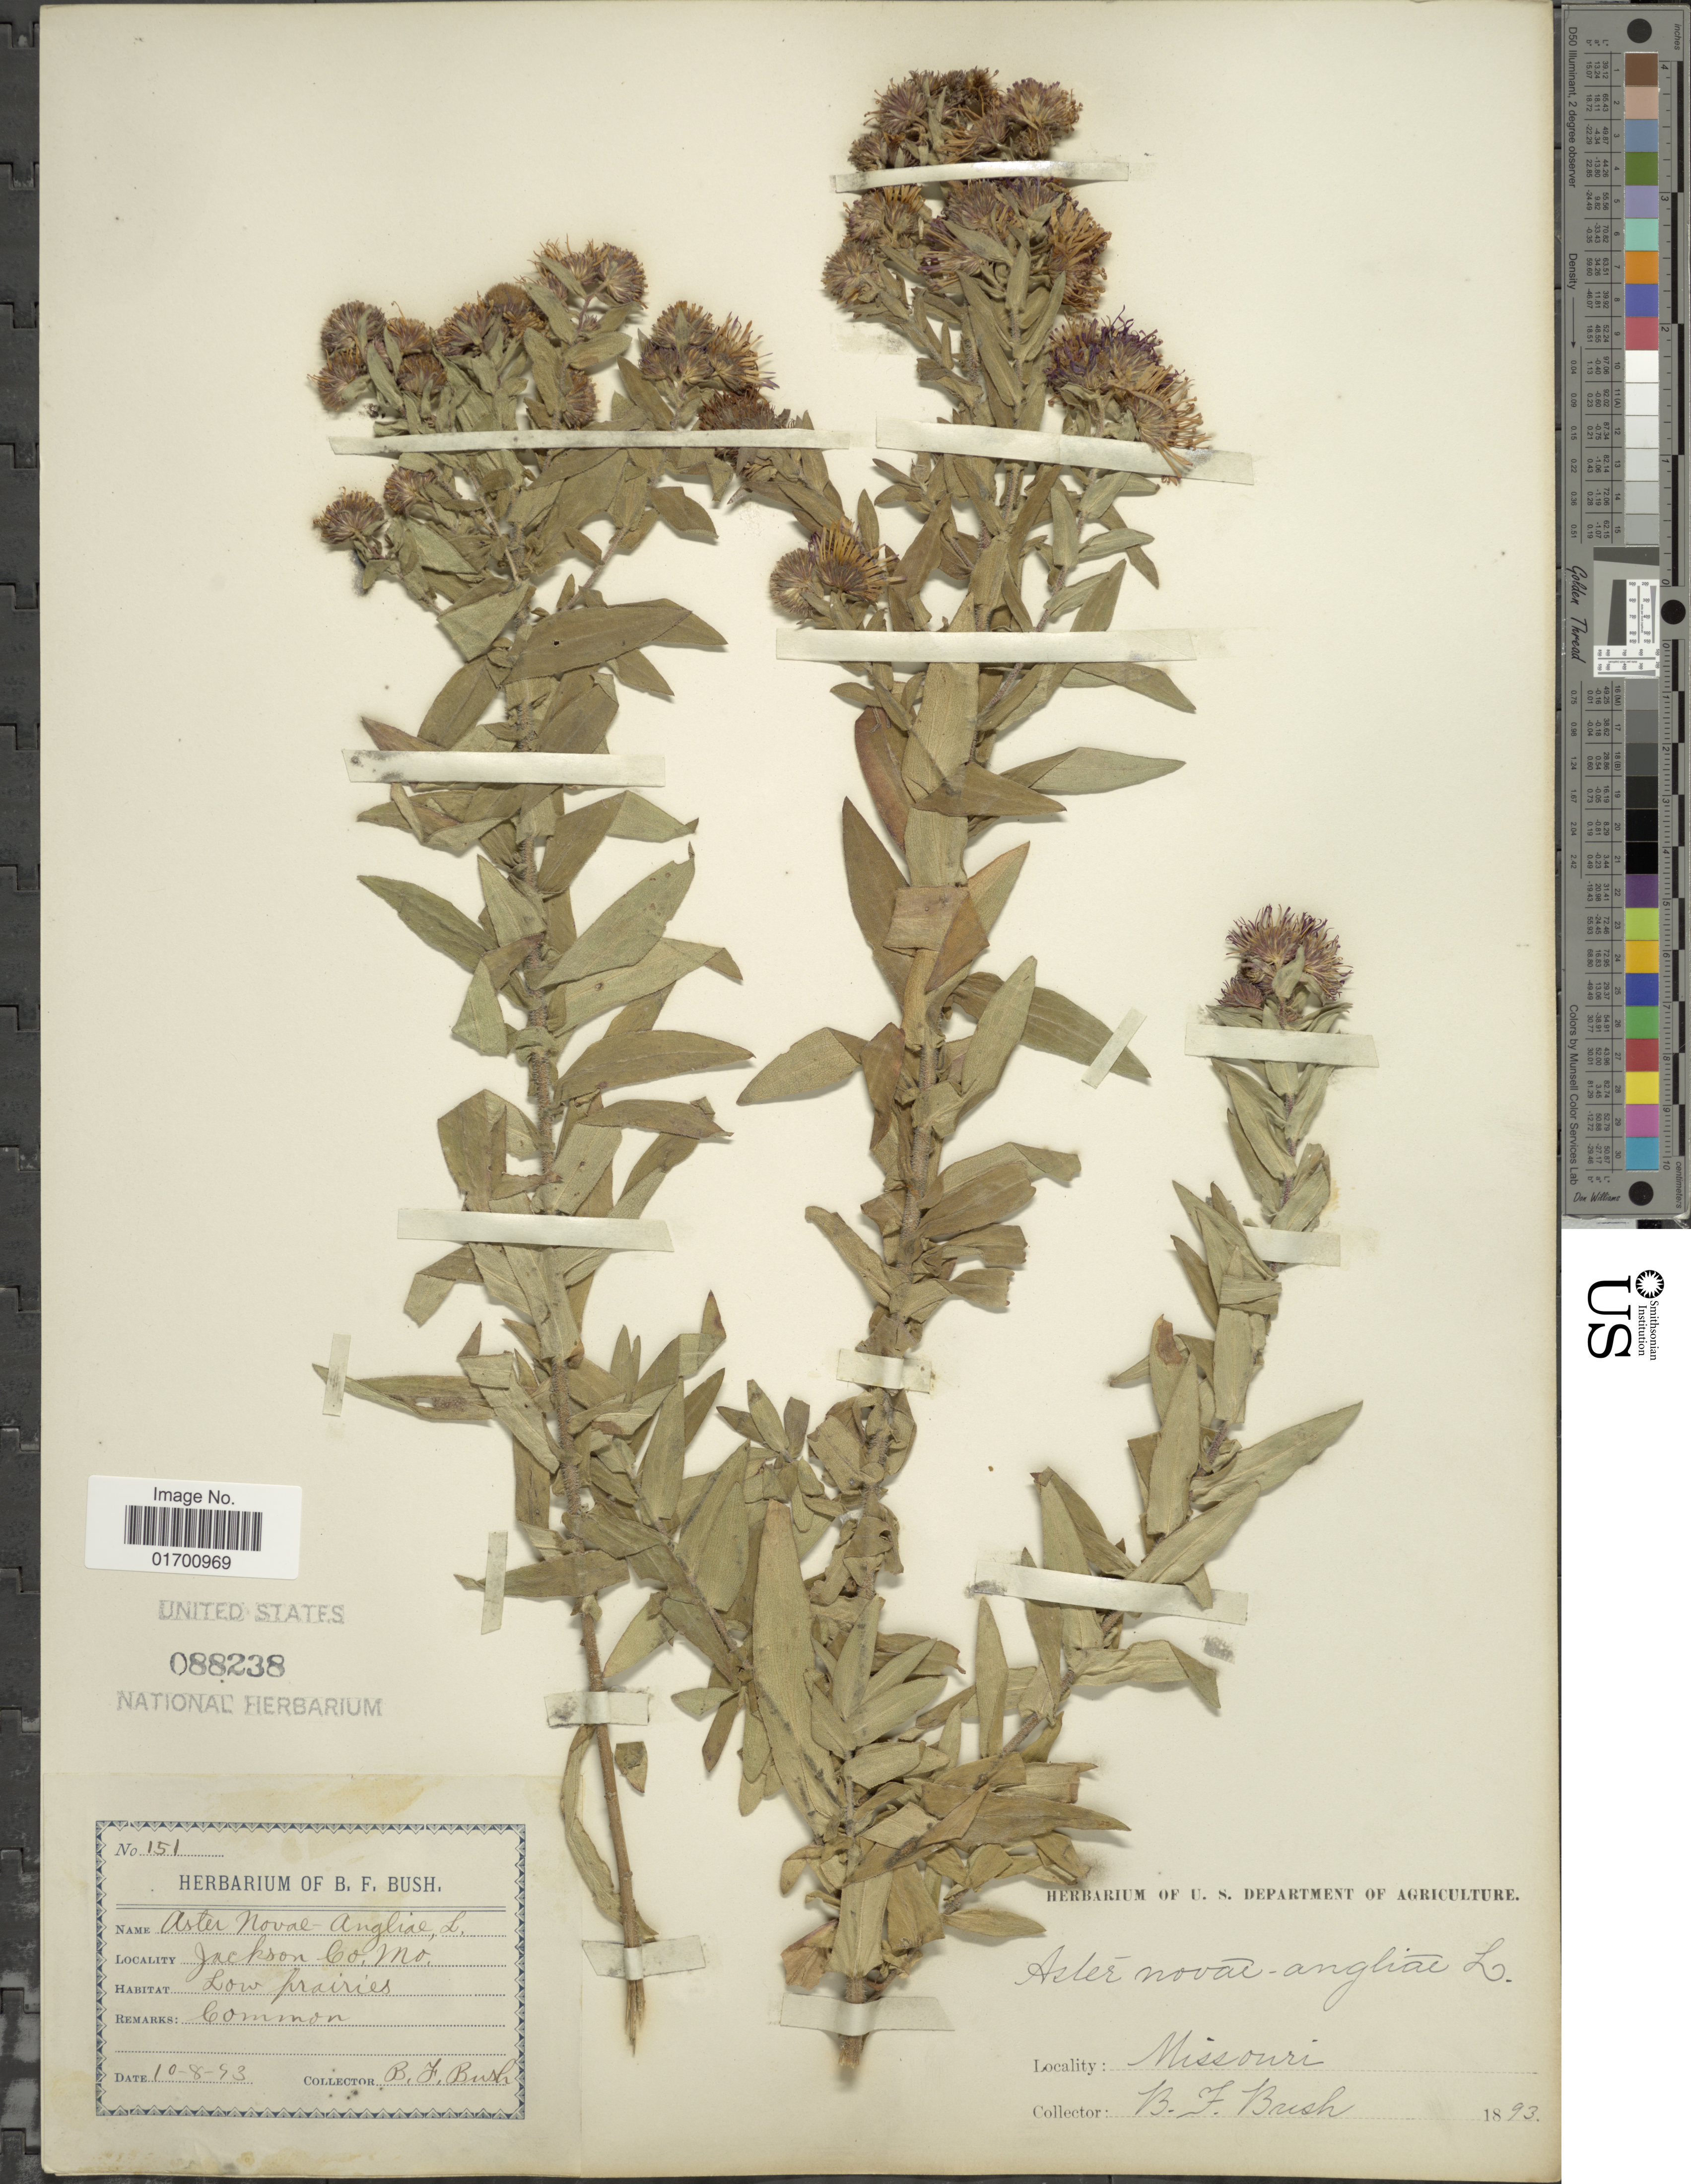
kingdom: Plantae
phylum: Tracheophyta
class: Magnoliopsida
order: Asterales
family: Asteraceae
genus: Symphyotrichum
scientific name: Symphyotrichum novae-angliae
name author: (L.) G.L. Nesom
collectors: B. F. Bush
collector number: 151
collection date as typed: Transcribed d/m/y: 10/8/73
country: United States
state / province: Missouri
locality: Jackson Co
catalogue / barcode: US 88238